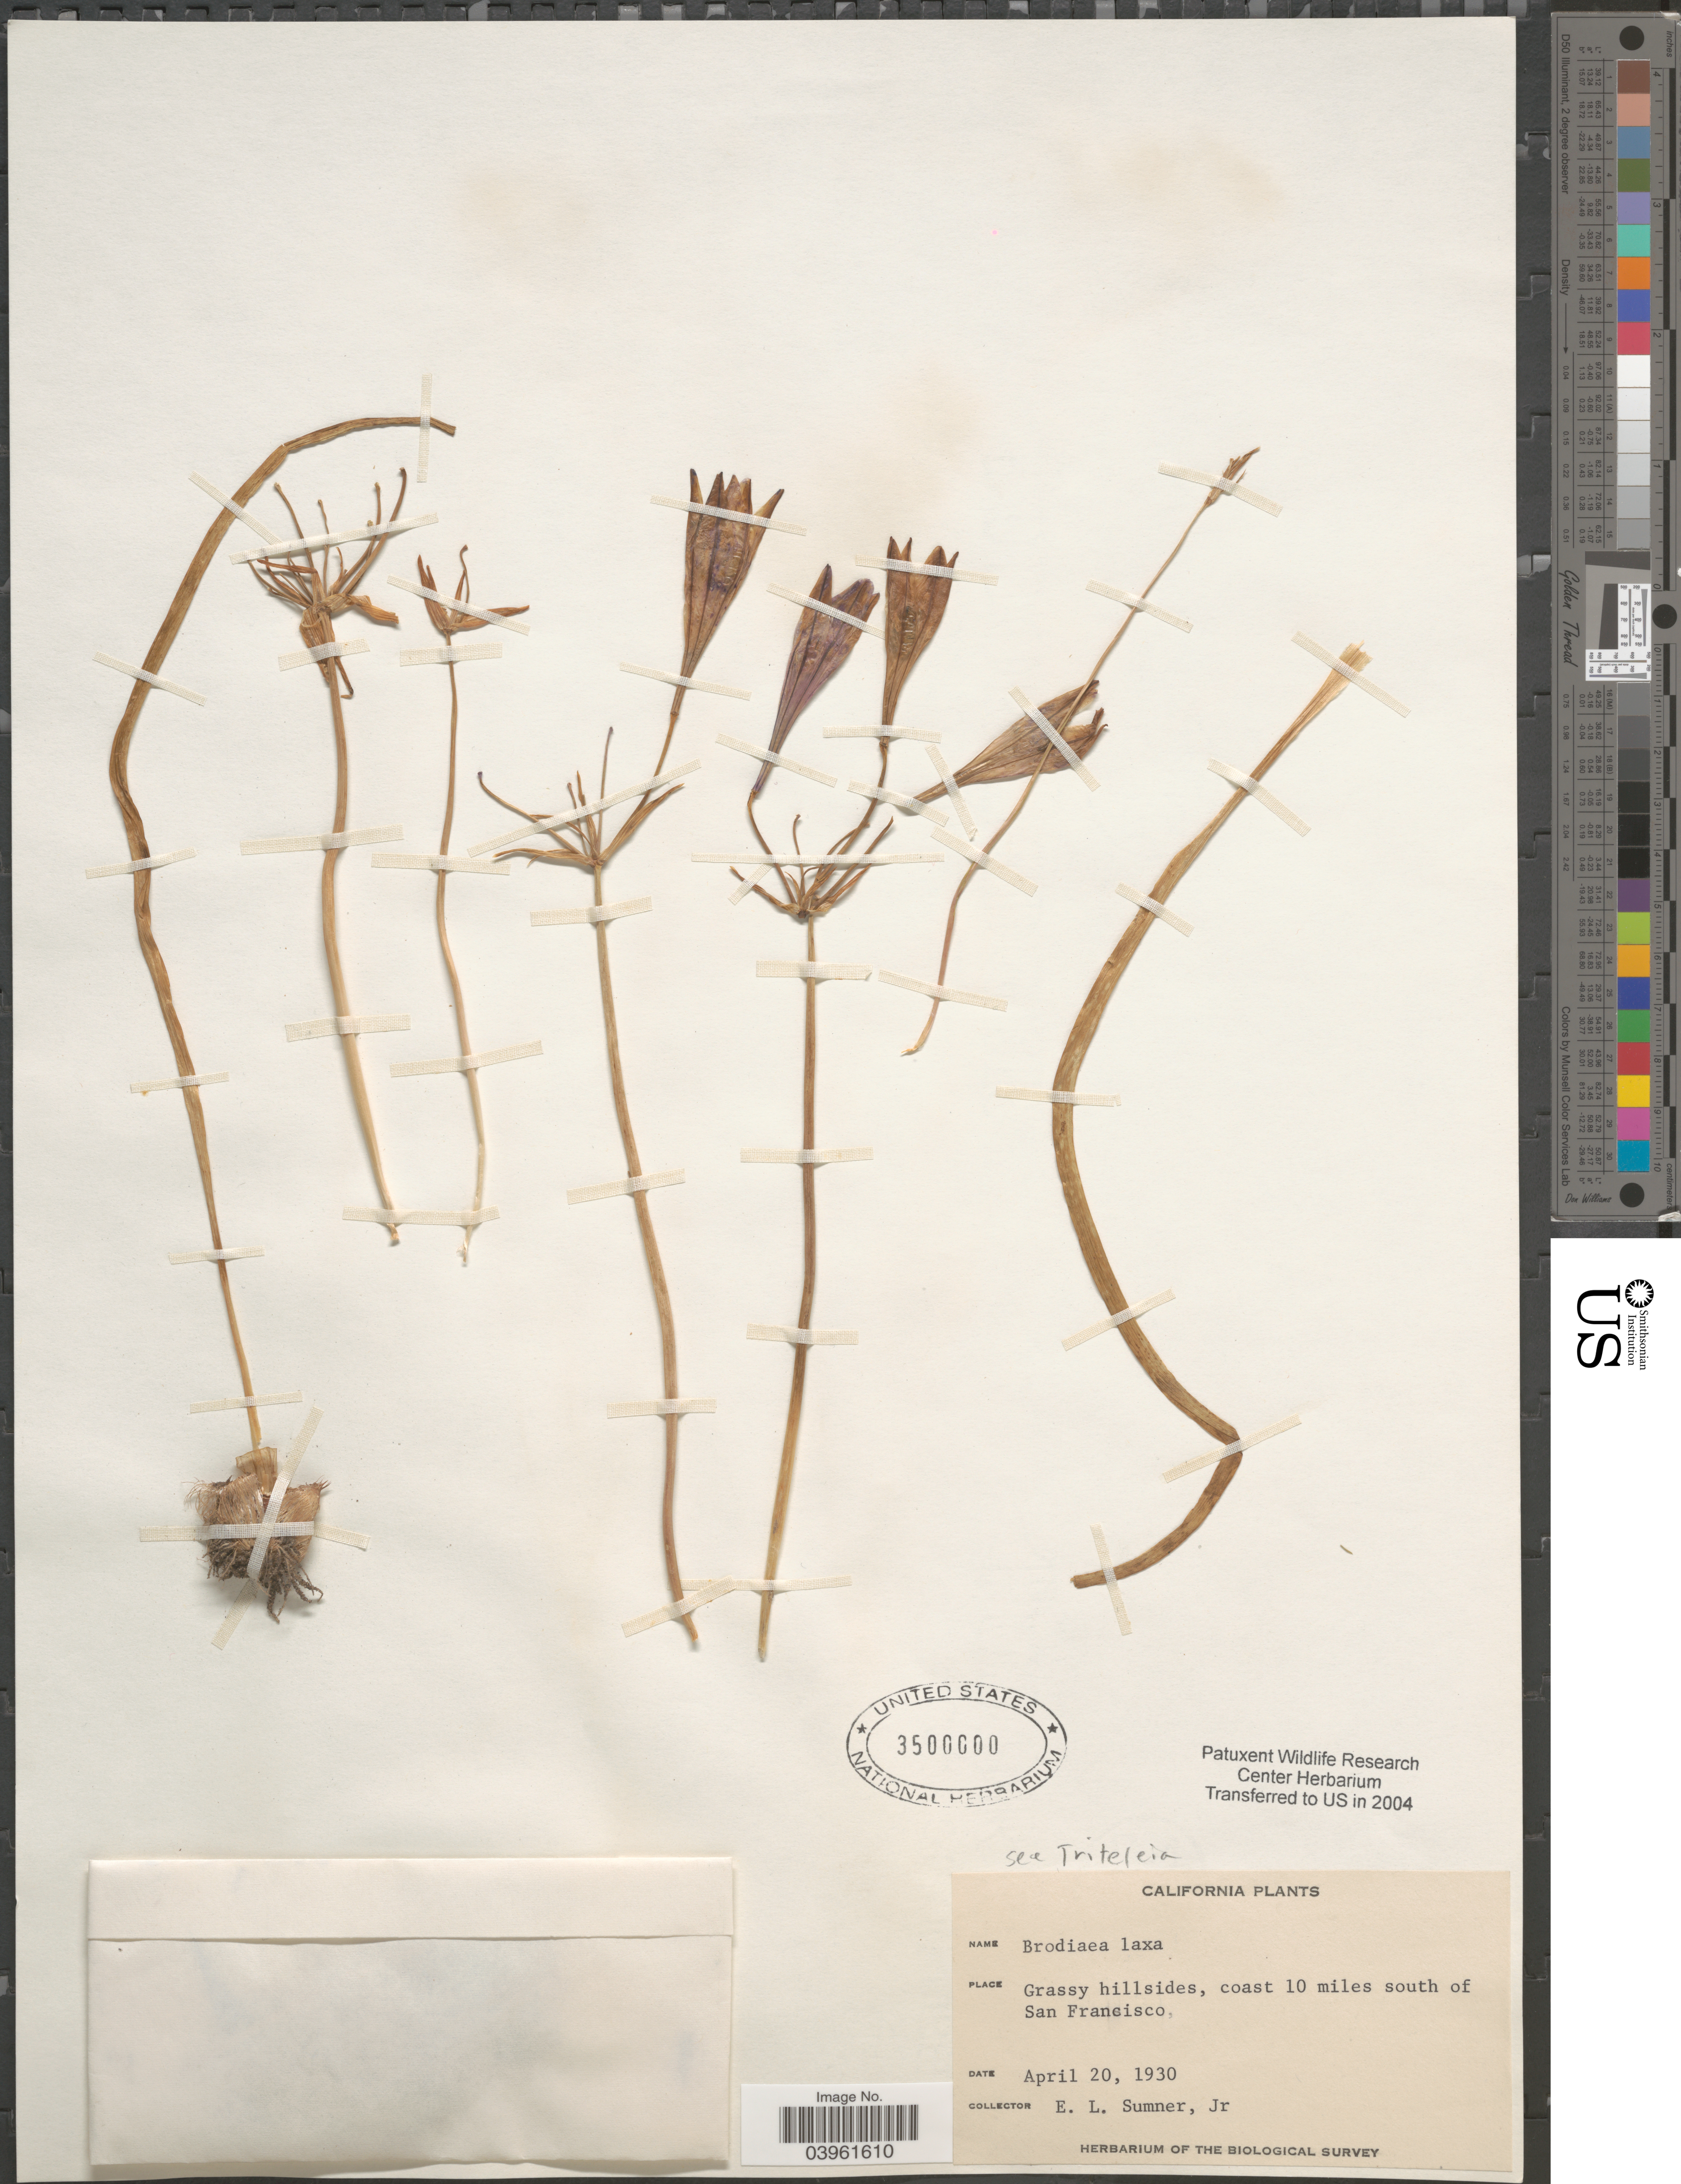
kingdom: Plantae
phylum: Tracheophyta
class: Liliopsida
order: Asparagales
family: Asparagaceae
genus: Triteleia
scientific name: Triteleia laxa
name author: Benth.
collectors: E. Sumner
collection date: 1930-04-20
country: United States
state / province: California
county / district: San Francisco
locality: Grassy hillsides, coast 10 miles south of San Francisco.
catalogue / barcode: US 3500000